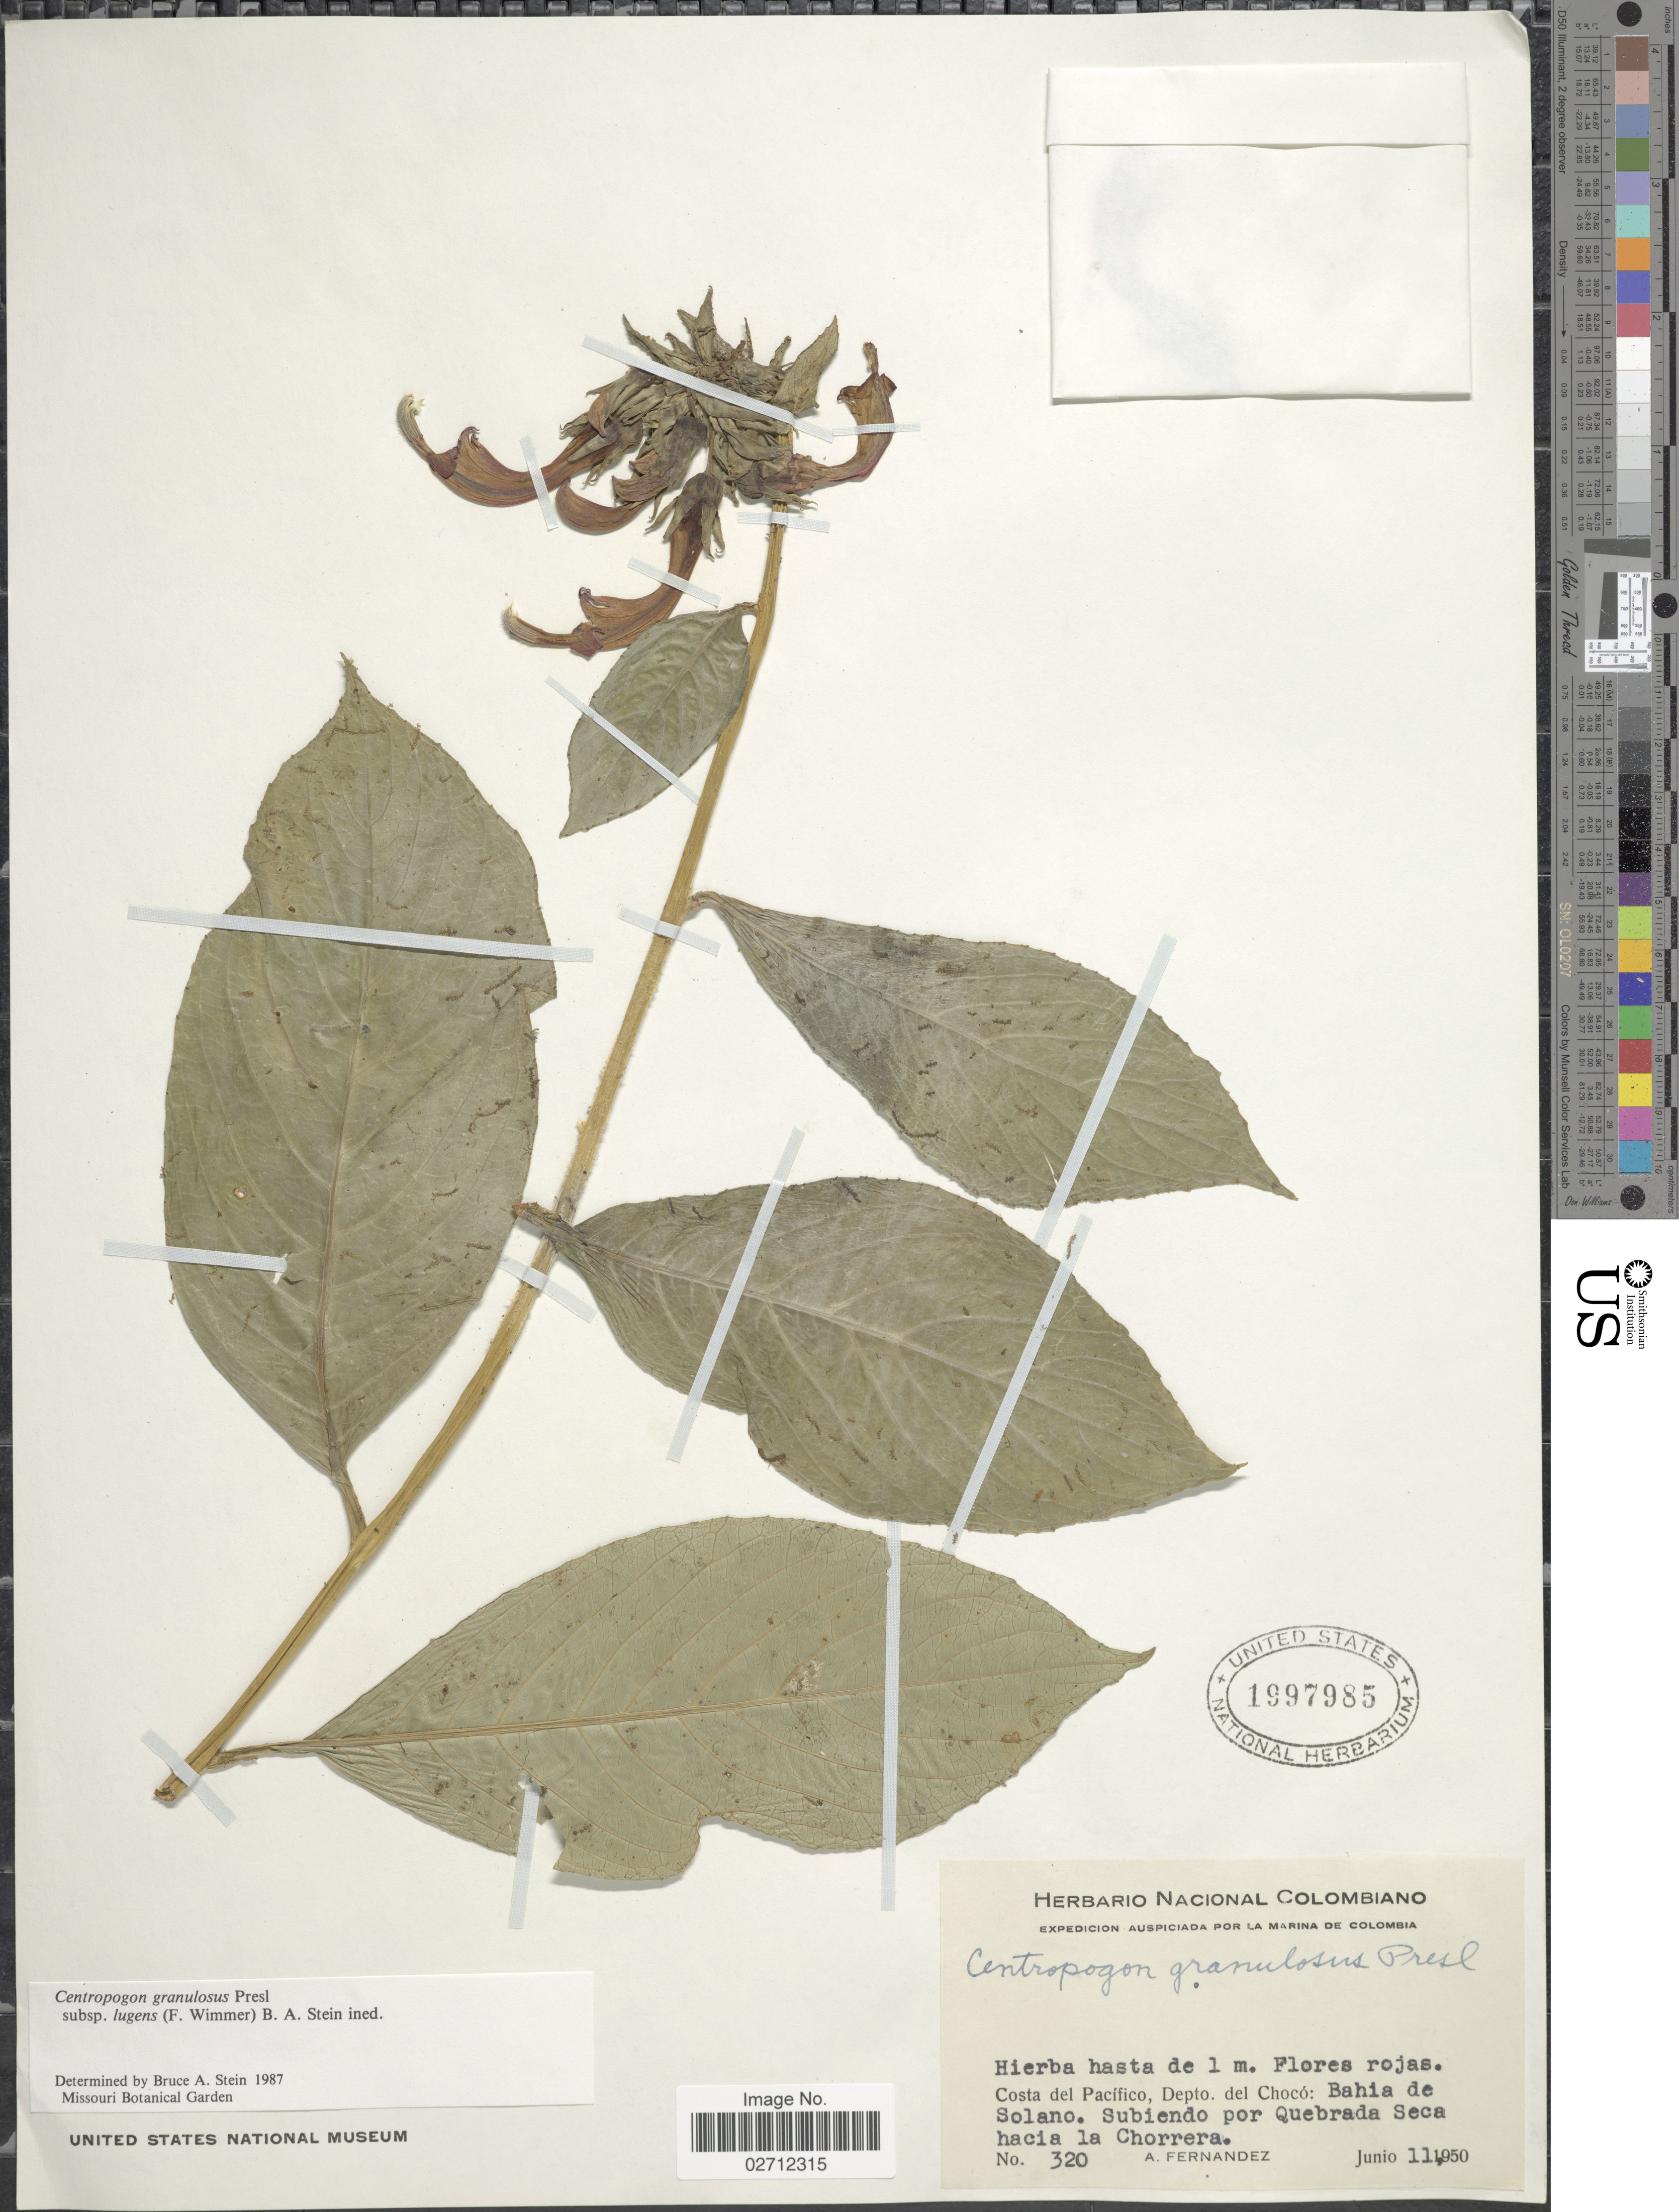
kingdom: Plantae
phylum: Tracheophyta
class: Magnoliopsida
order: Asterales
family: Campanulaceae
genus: Centropogon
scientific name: Centropogon granulosus subsp. lugens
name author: B.A. Stein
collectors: A. Fernandez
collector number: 320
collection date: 1950-06-11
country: Colombia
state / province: Chocó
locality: Costa del Pacífico, Depto del Chocó: Bahia de Solano. Subiendo por Quebrada Seca hacia la Chorrera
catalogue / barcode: US 1997985